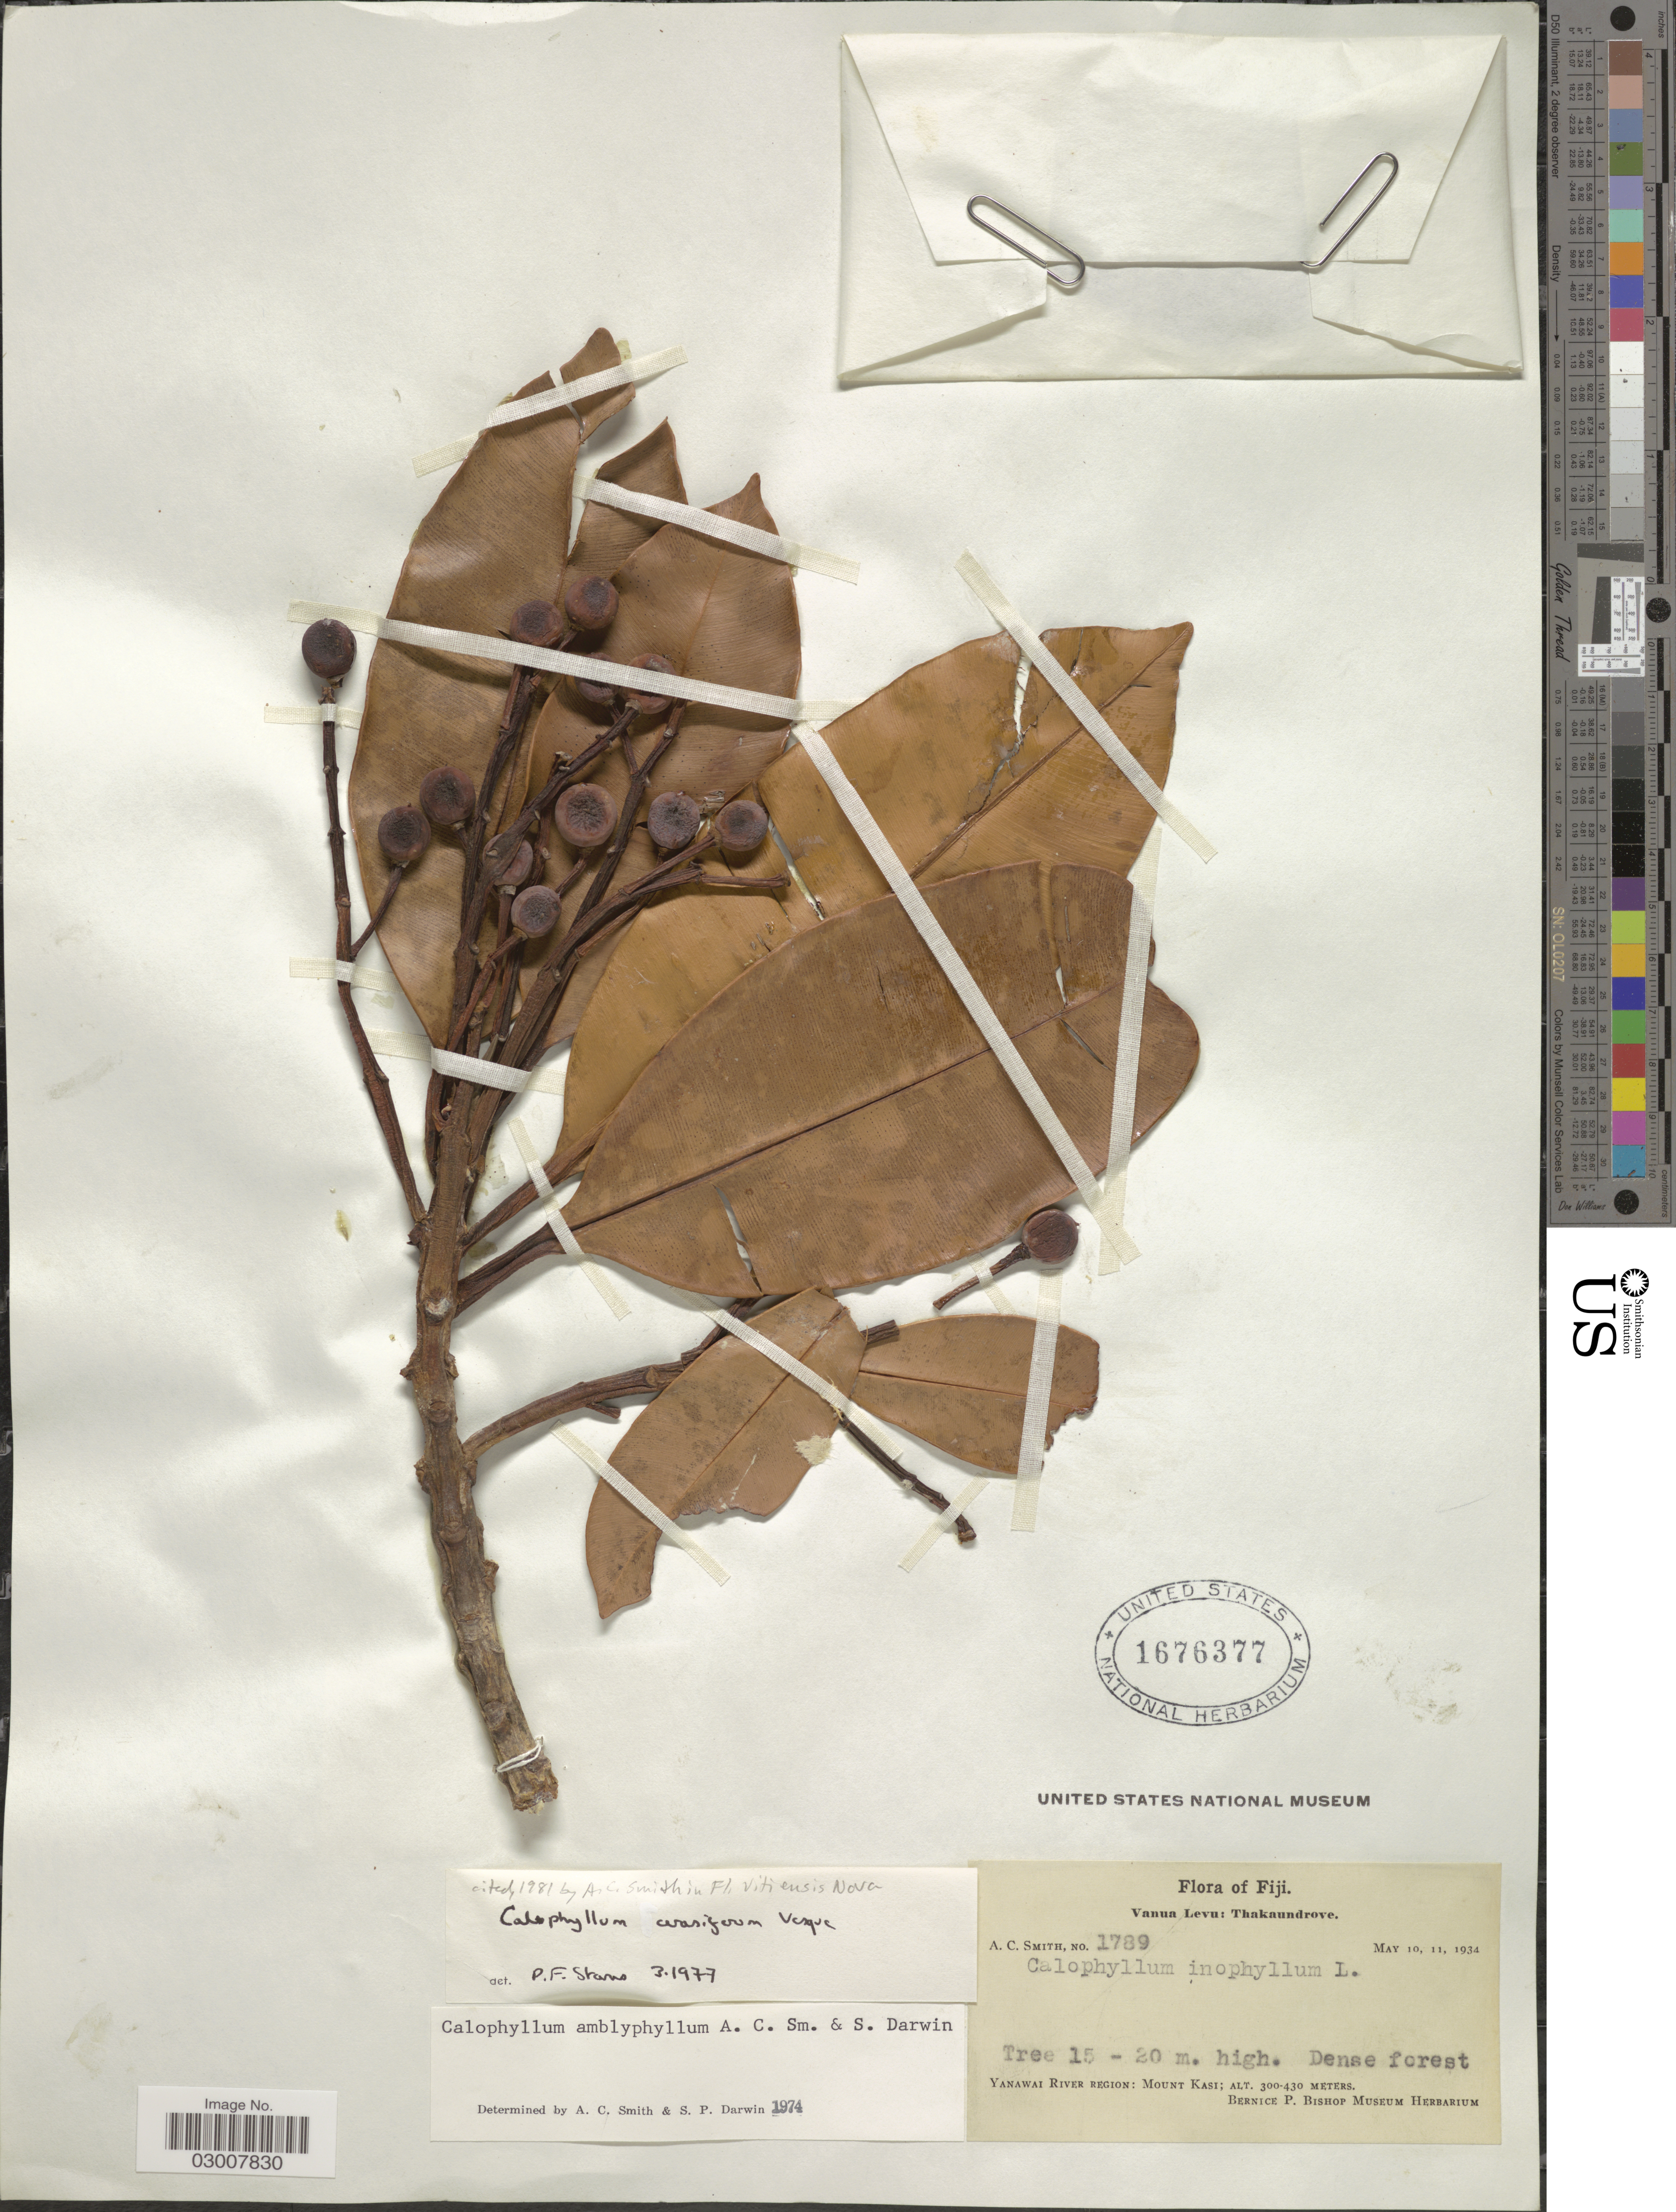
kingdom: Plantae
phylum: Tracheophyta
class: Magnoliopsida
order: Malpighiales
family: Calophyllaceae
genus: Calophyllum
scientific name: Calophyllum cerasiferum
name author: Vesque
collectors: A. C. Smith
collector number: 1789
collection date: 1934-05-10/1934-05-11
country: Fiji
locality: Vanua Levu: Thakaundrove. Yanawai River Region: Mount Kasi.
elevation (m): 300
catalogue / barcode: US 1676377